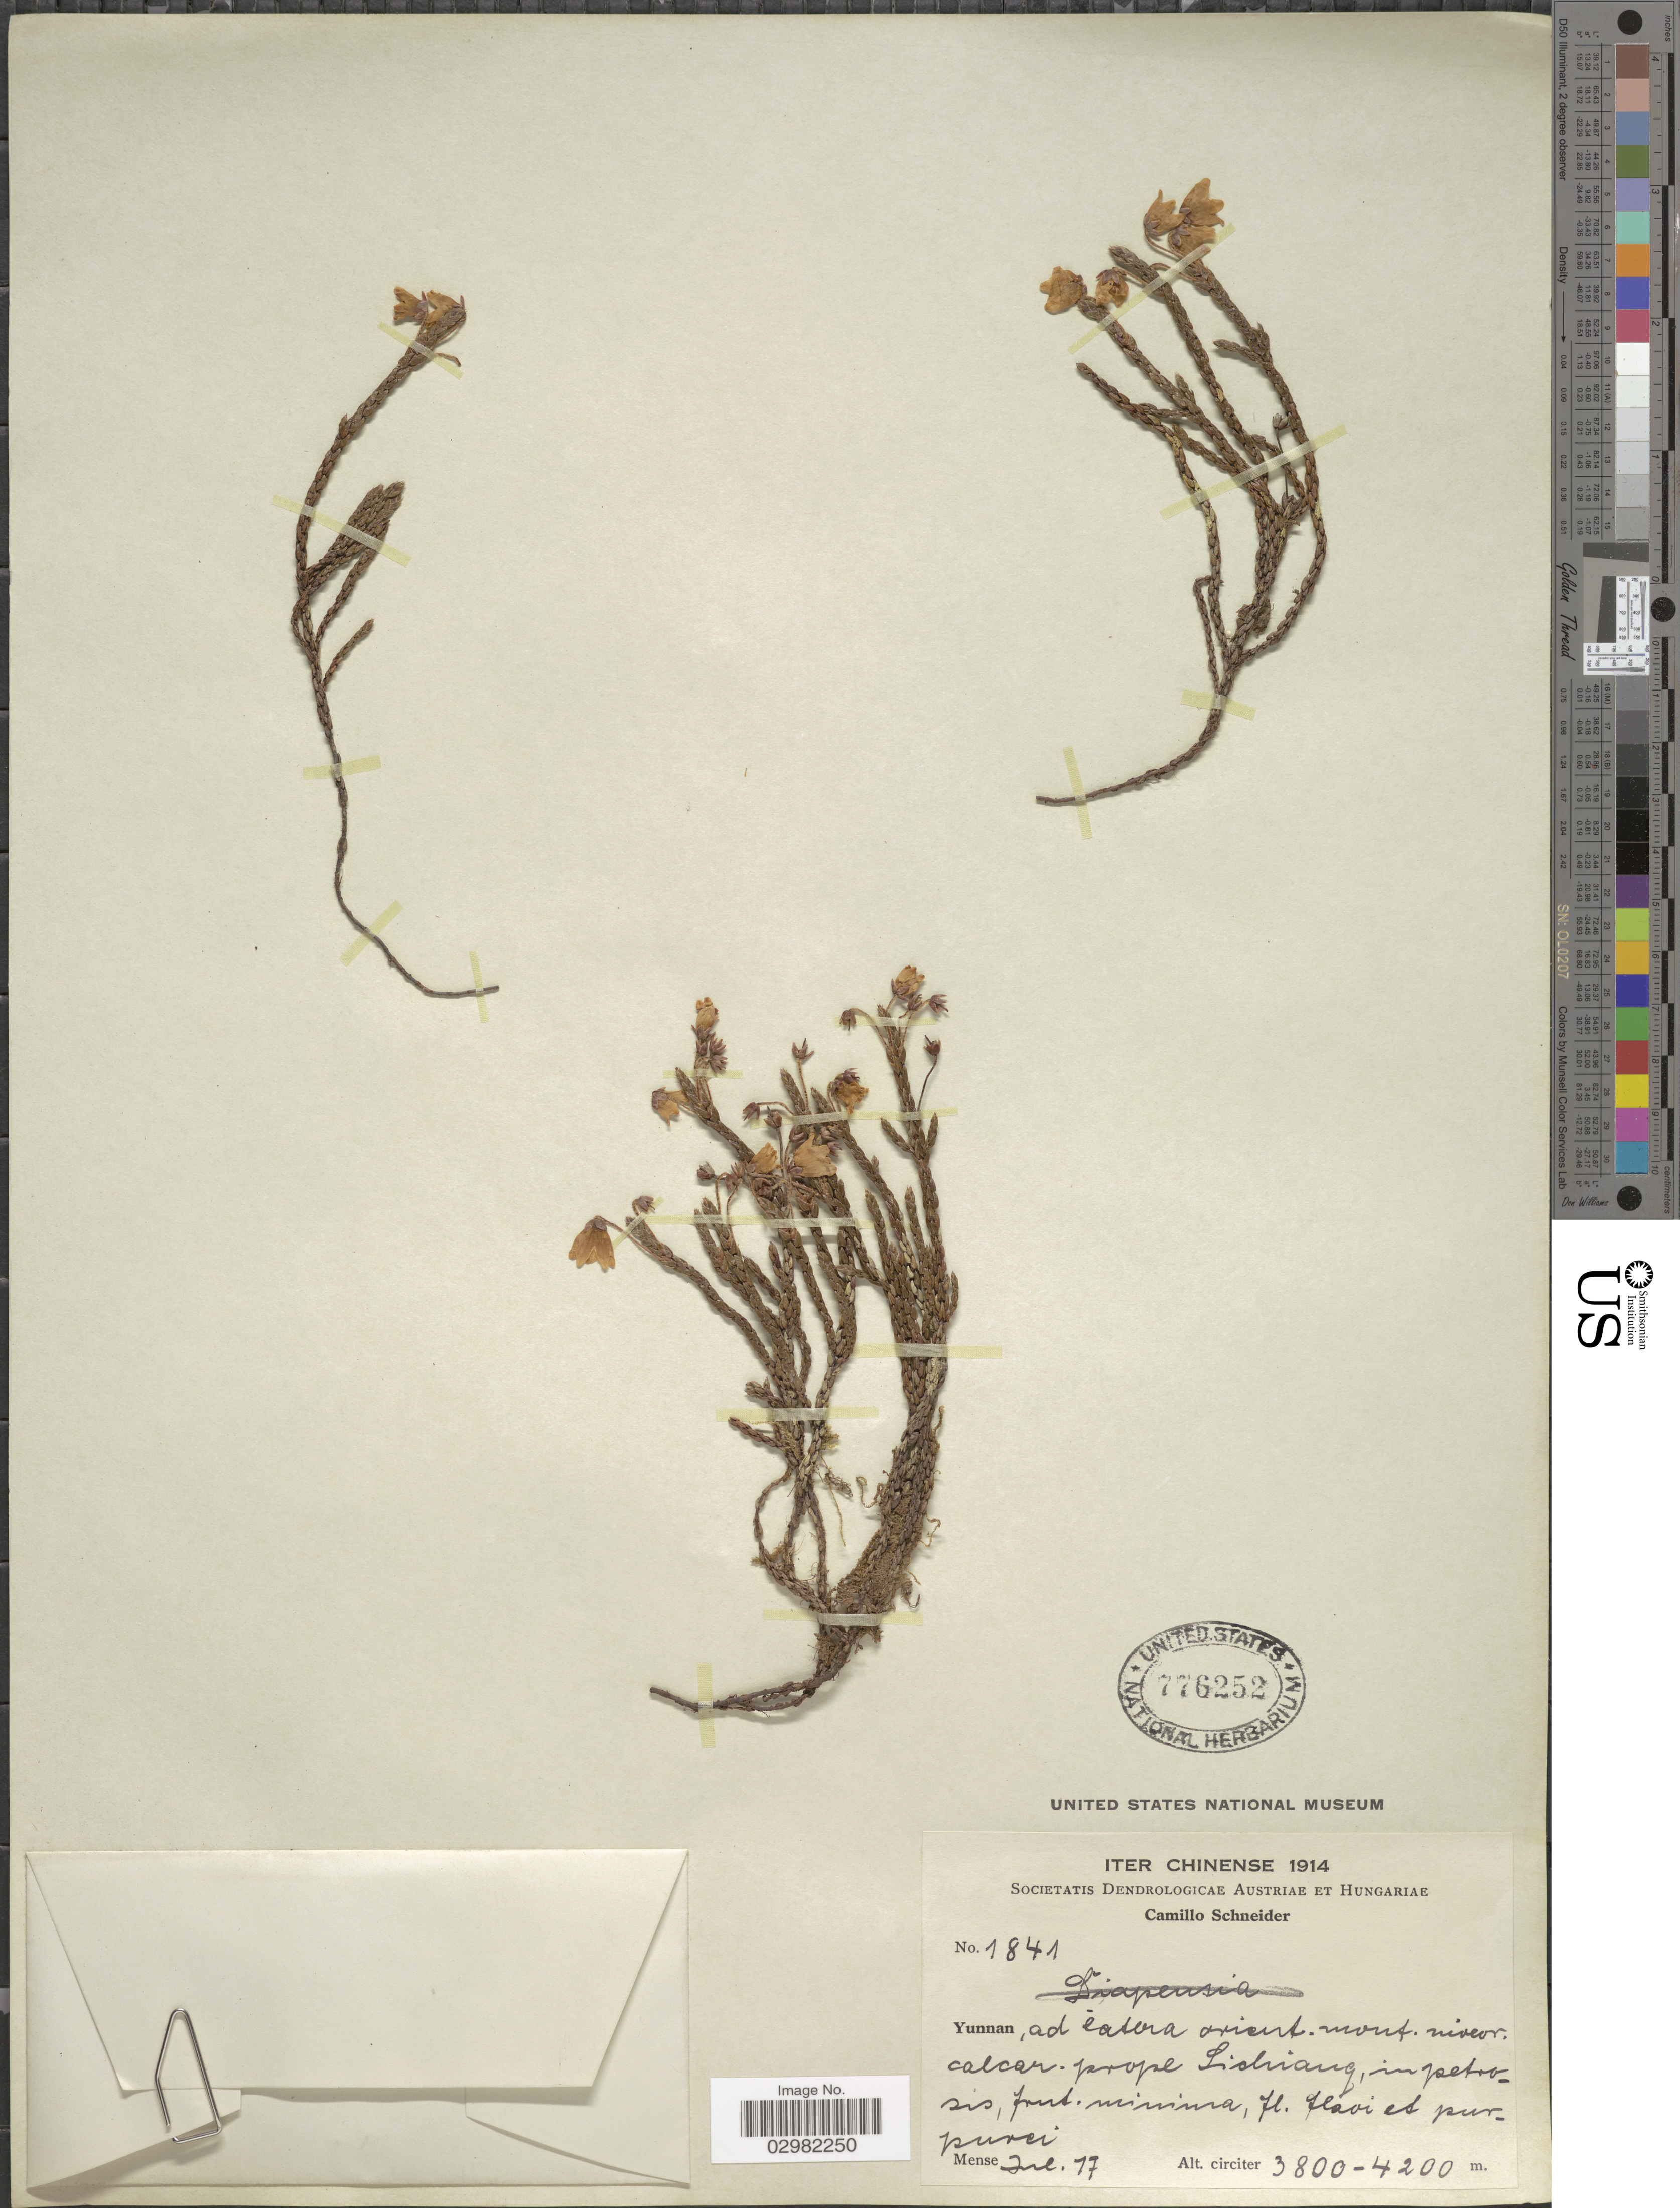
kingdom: Plantae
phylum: Tracheophyta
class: Magnoliopsida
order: Ericales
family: Ericaceae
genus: Cassiope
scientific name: Cassiope selaginoides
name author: Hook. f. & Thomson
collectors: C. K. Schneider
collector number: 1841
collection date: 1914-07-17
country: China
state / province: Yunnan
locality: Iter Chinense, Yunnan, ad catera orient. mont. niveor. calcar., prope Lichiang.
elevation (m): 3800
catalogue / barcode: US 776252